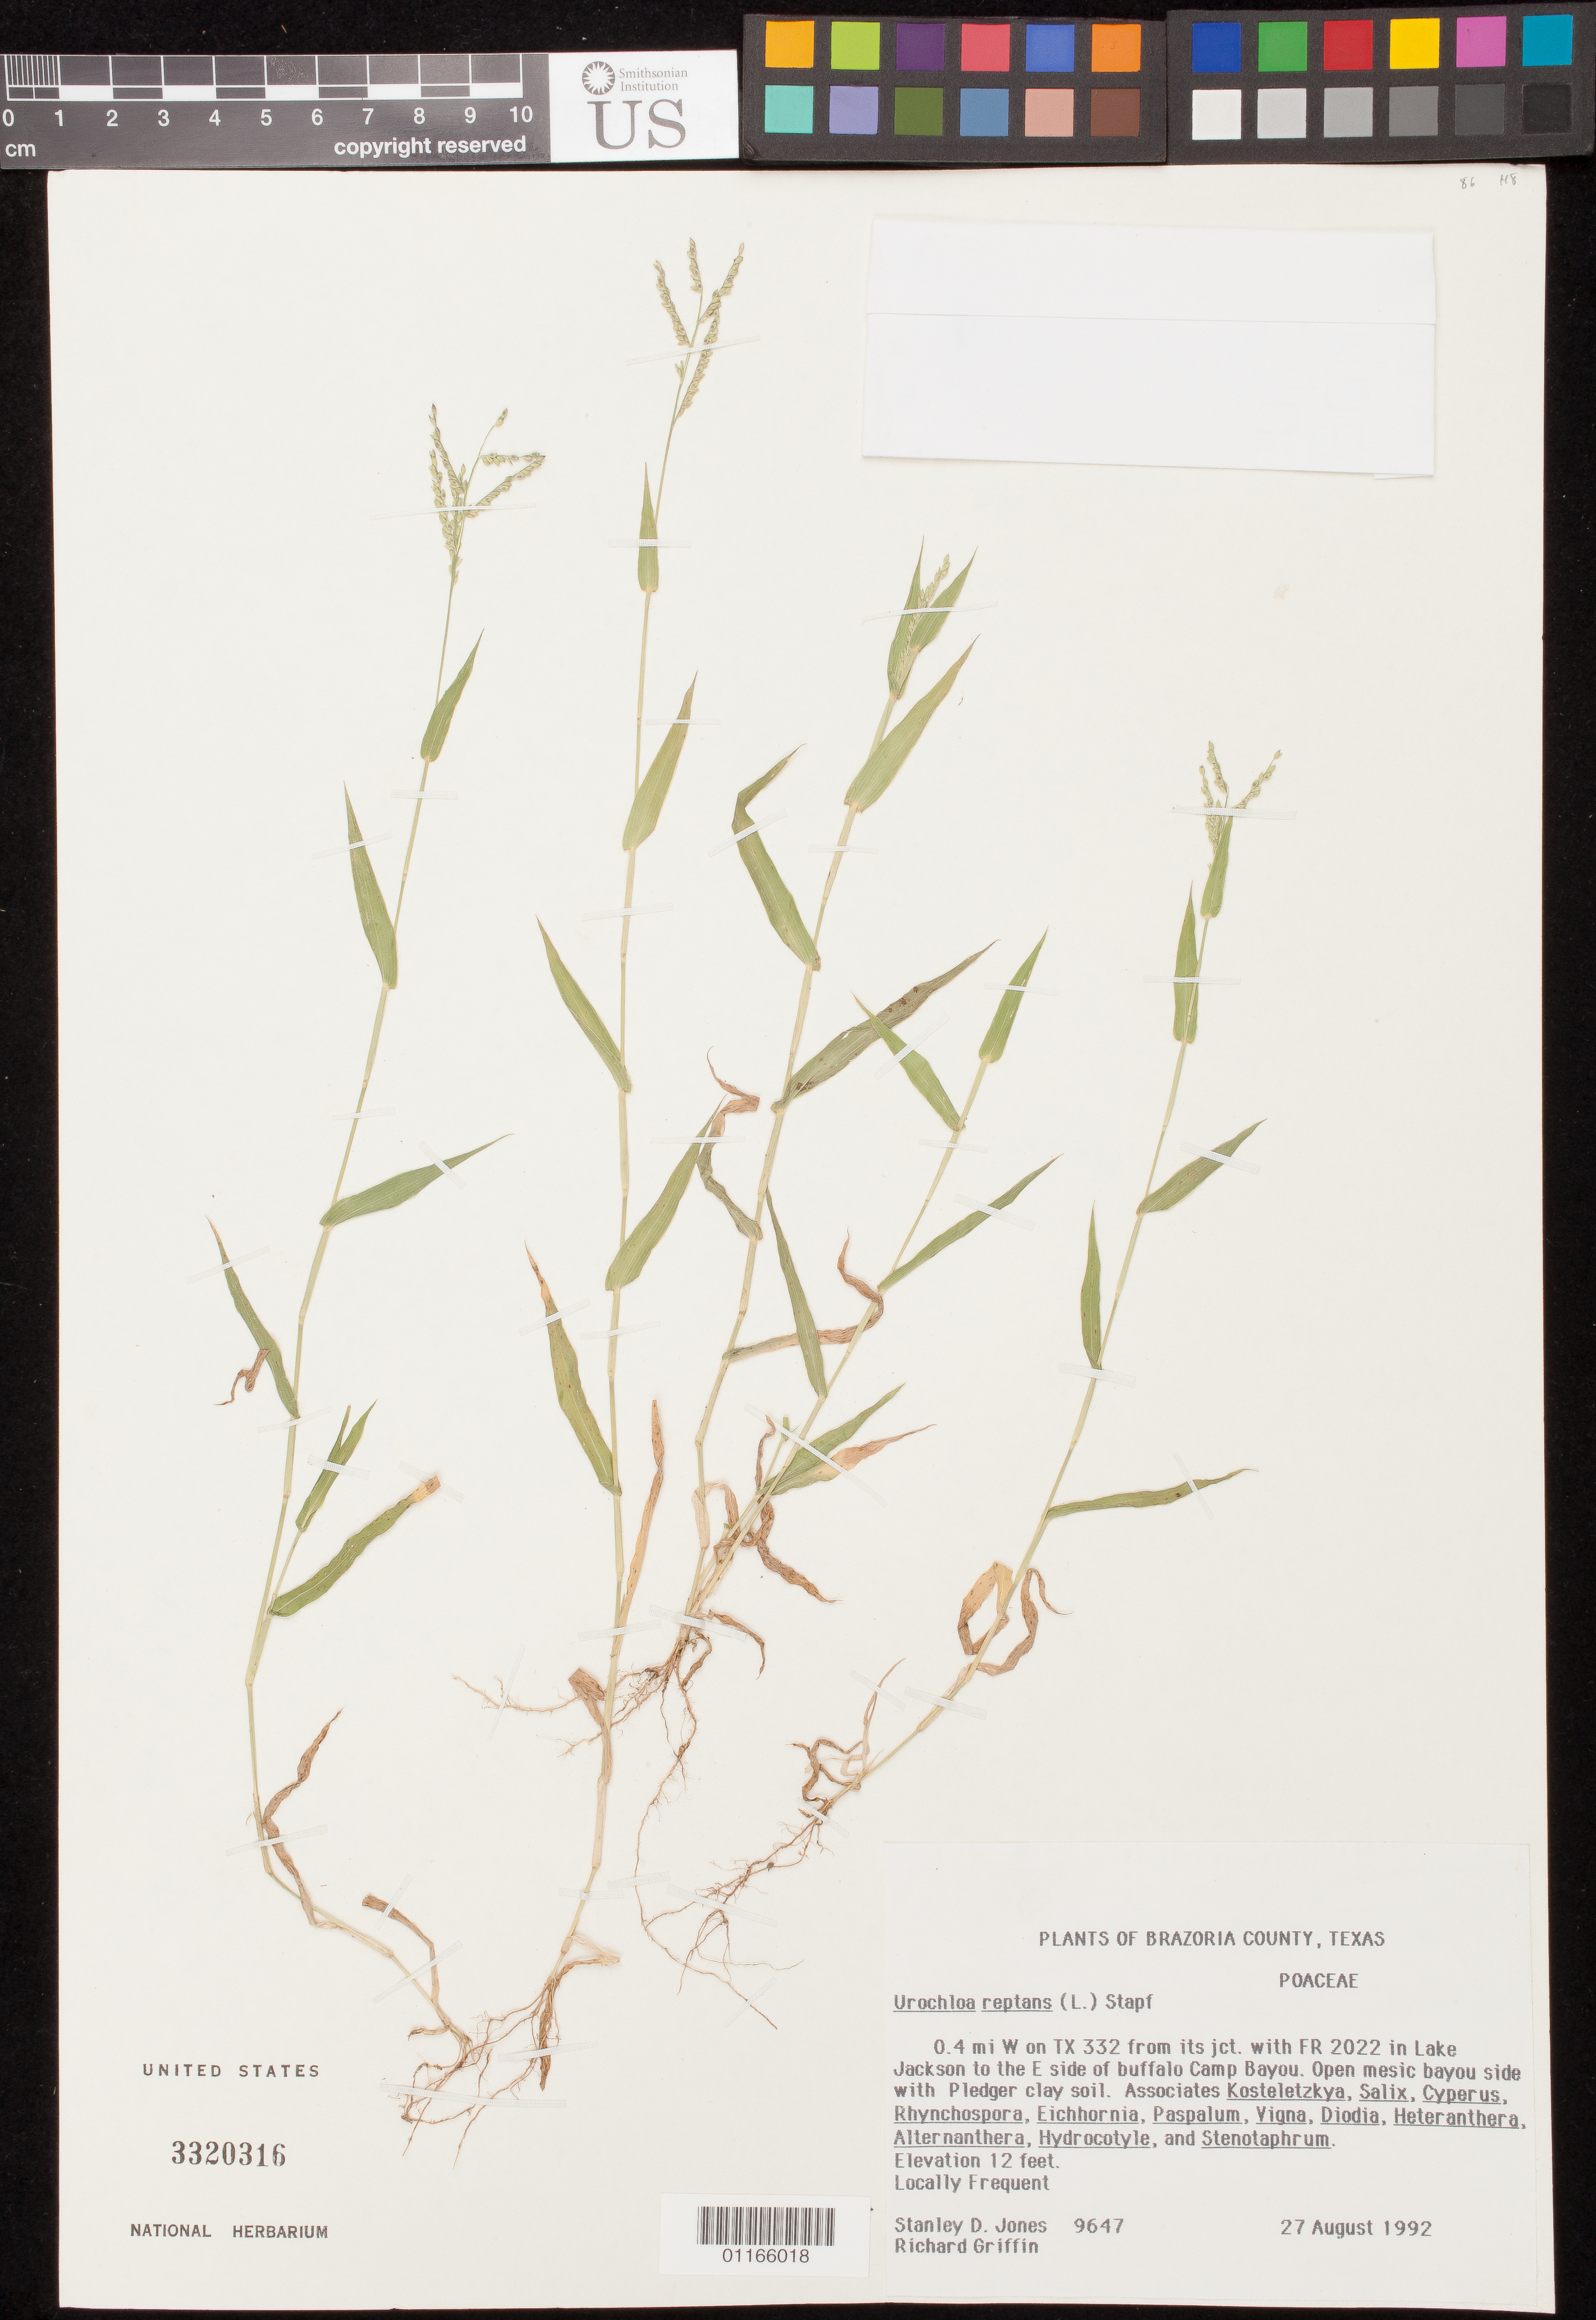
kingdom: Plantae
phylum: Tracheophyta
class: Liliopsida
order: Poales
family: Poaceae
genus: Urochloa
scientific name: Urochloa reptans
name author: (L.) Stapf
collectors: S. D. Jones & R. Griffin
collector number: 9647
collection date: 1992-08-27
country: United States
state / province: Texas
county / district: Brazoria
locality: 0.4 mi W on TX 332 from its jct. with FR 2022 in Lake Jackson to the E side of buffalo Camp Bayou.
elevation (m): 4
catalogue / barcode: US 3320316